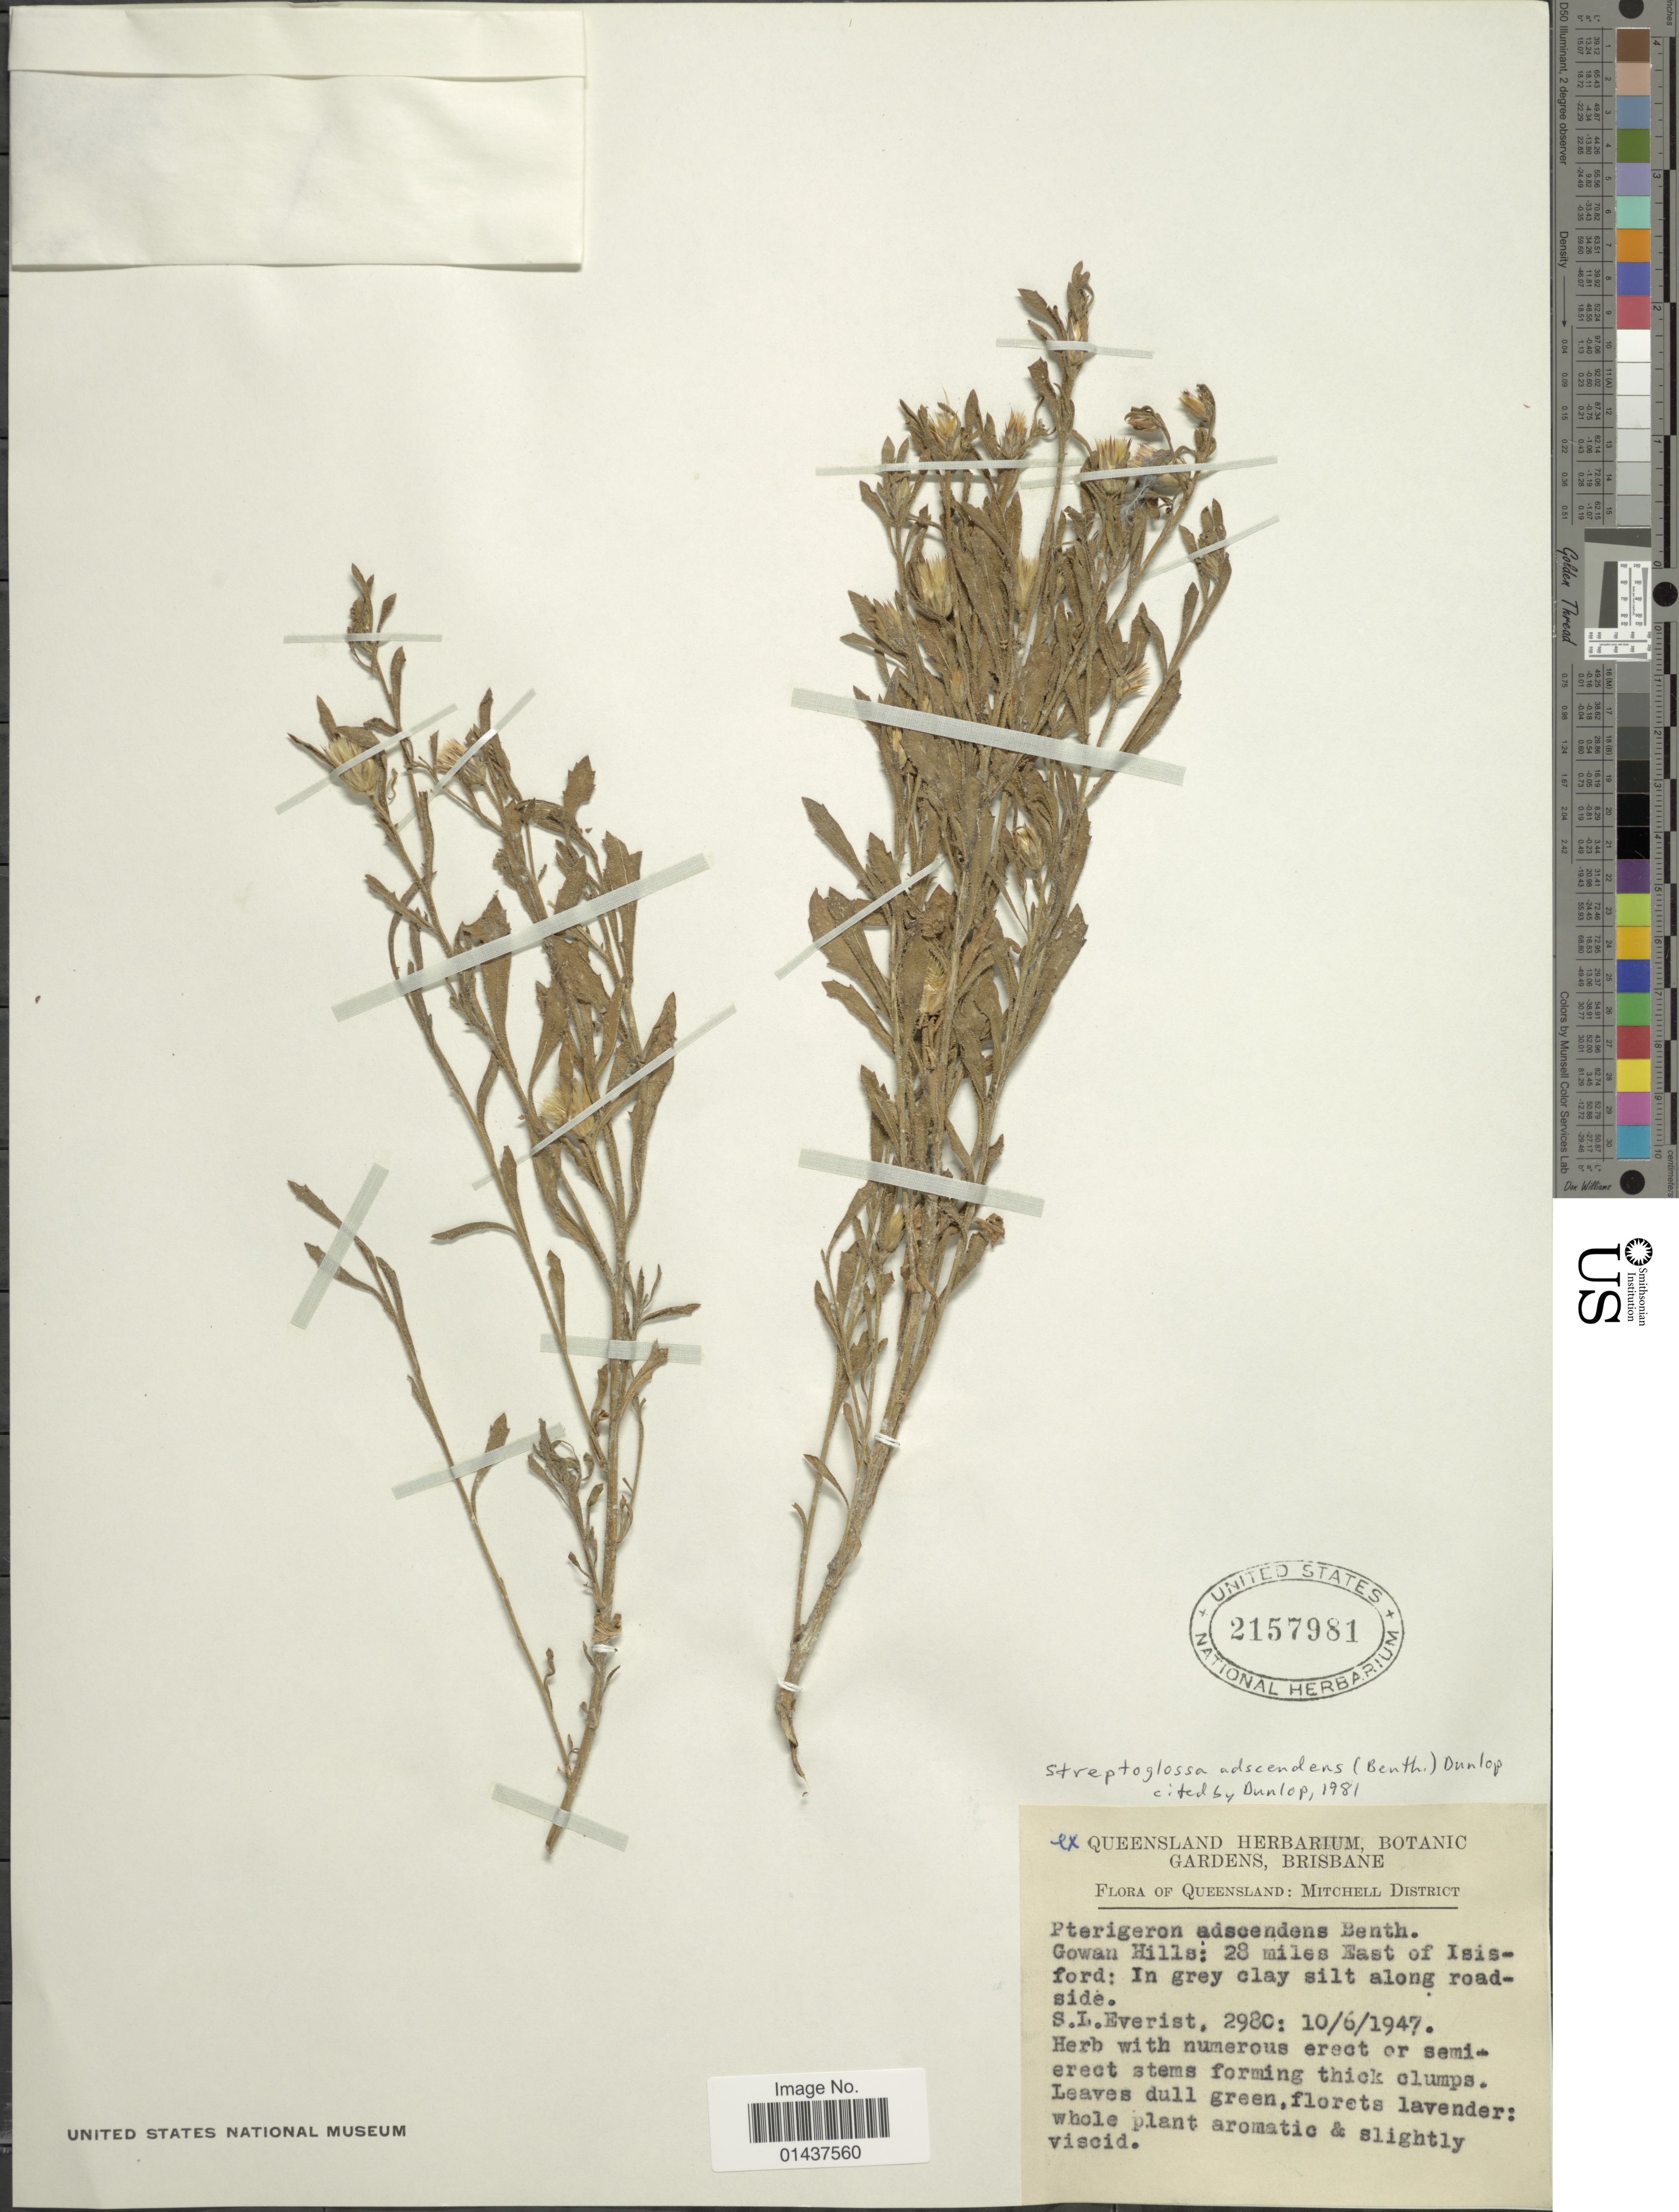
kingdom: Plantae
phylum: Tracheophyta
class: Magnoliopsida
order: Asterales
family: Asteraceae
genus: Streptoglossa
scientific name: Streptoglossa adscendens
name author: (Benth.) Dunlop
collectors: S. Everist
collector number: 2980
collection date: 1947-06-10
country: Australia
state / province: Queensland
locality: Mithcell District, Gowan Hills: 28 miles East of Isisford: In grey clay silt along roadside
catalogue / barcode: US 2157981